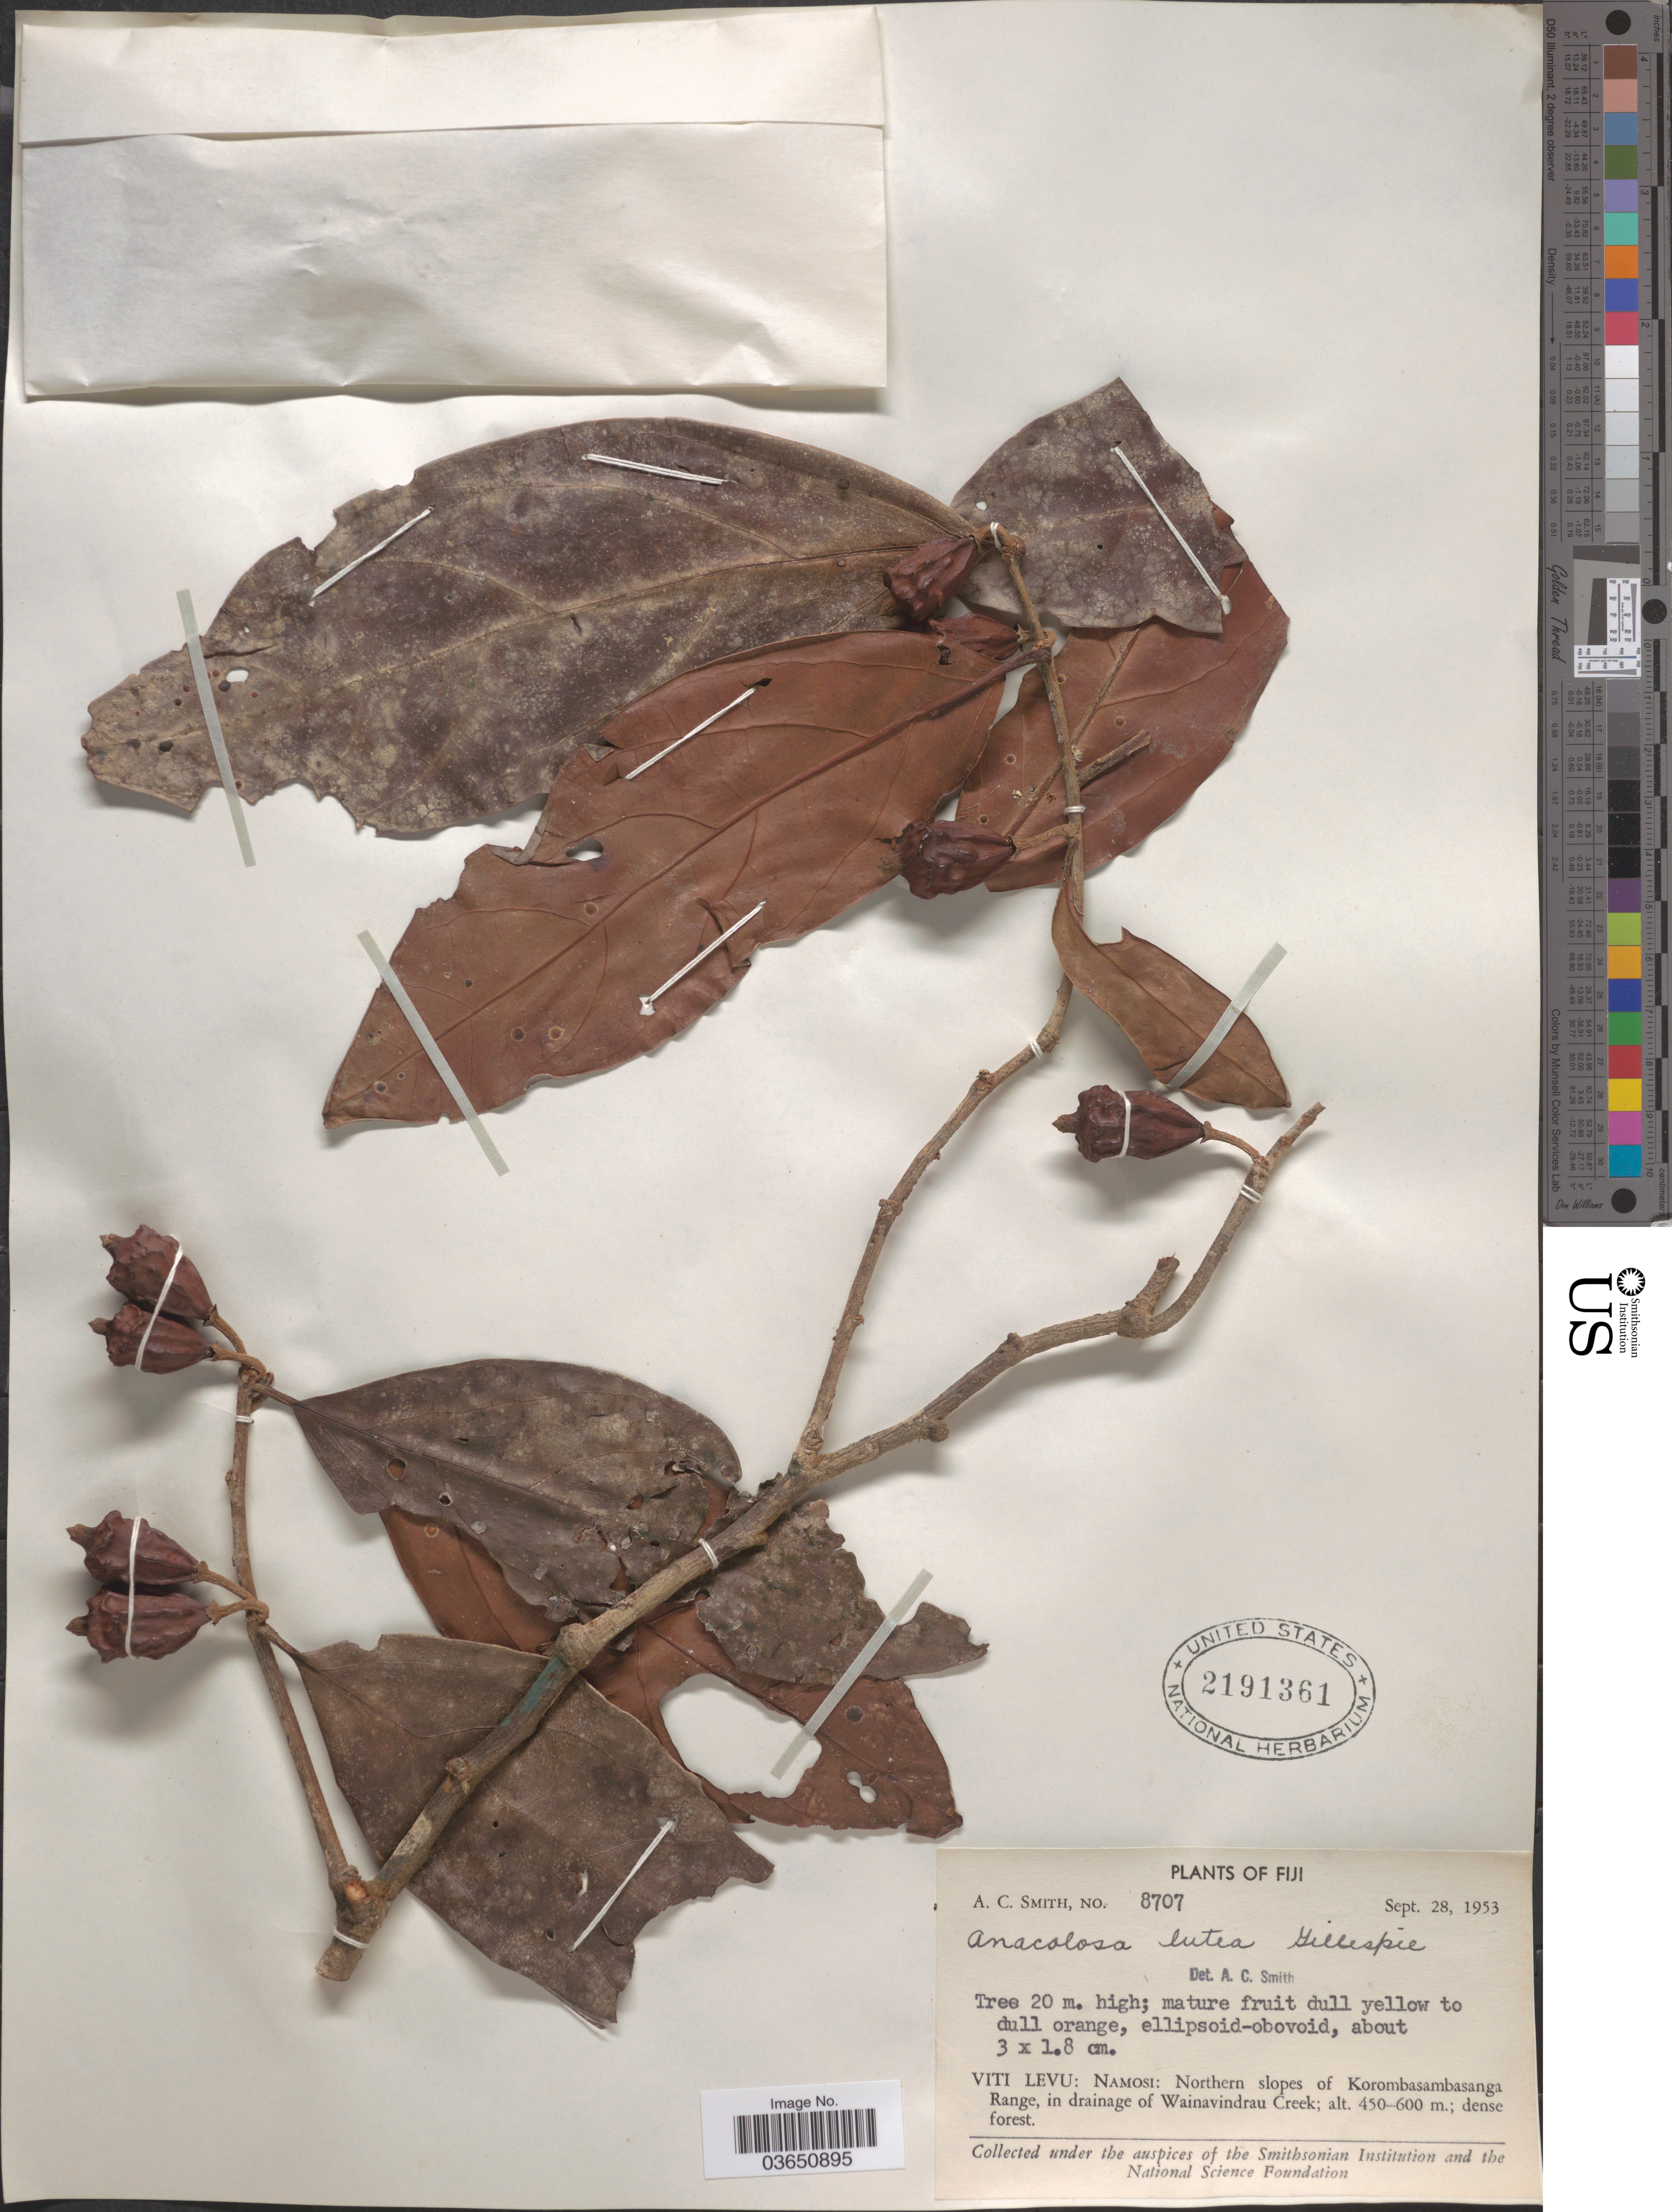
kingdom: Plantae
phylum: Tracheophyta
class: Magnoliopsida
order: Santalales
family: Aptandraceae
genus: Anacolosa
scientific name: Anacolosa lutea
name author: Gillespie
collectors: A. C. Smith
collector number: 8707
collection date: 1953-09-28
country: Fiji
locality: Viti Levu: Namosi: Northern slopes of Korombasambasanga Range, in drainage of Wainavindrau Creek.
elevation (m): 450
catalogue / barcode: US 2191361